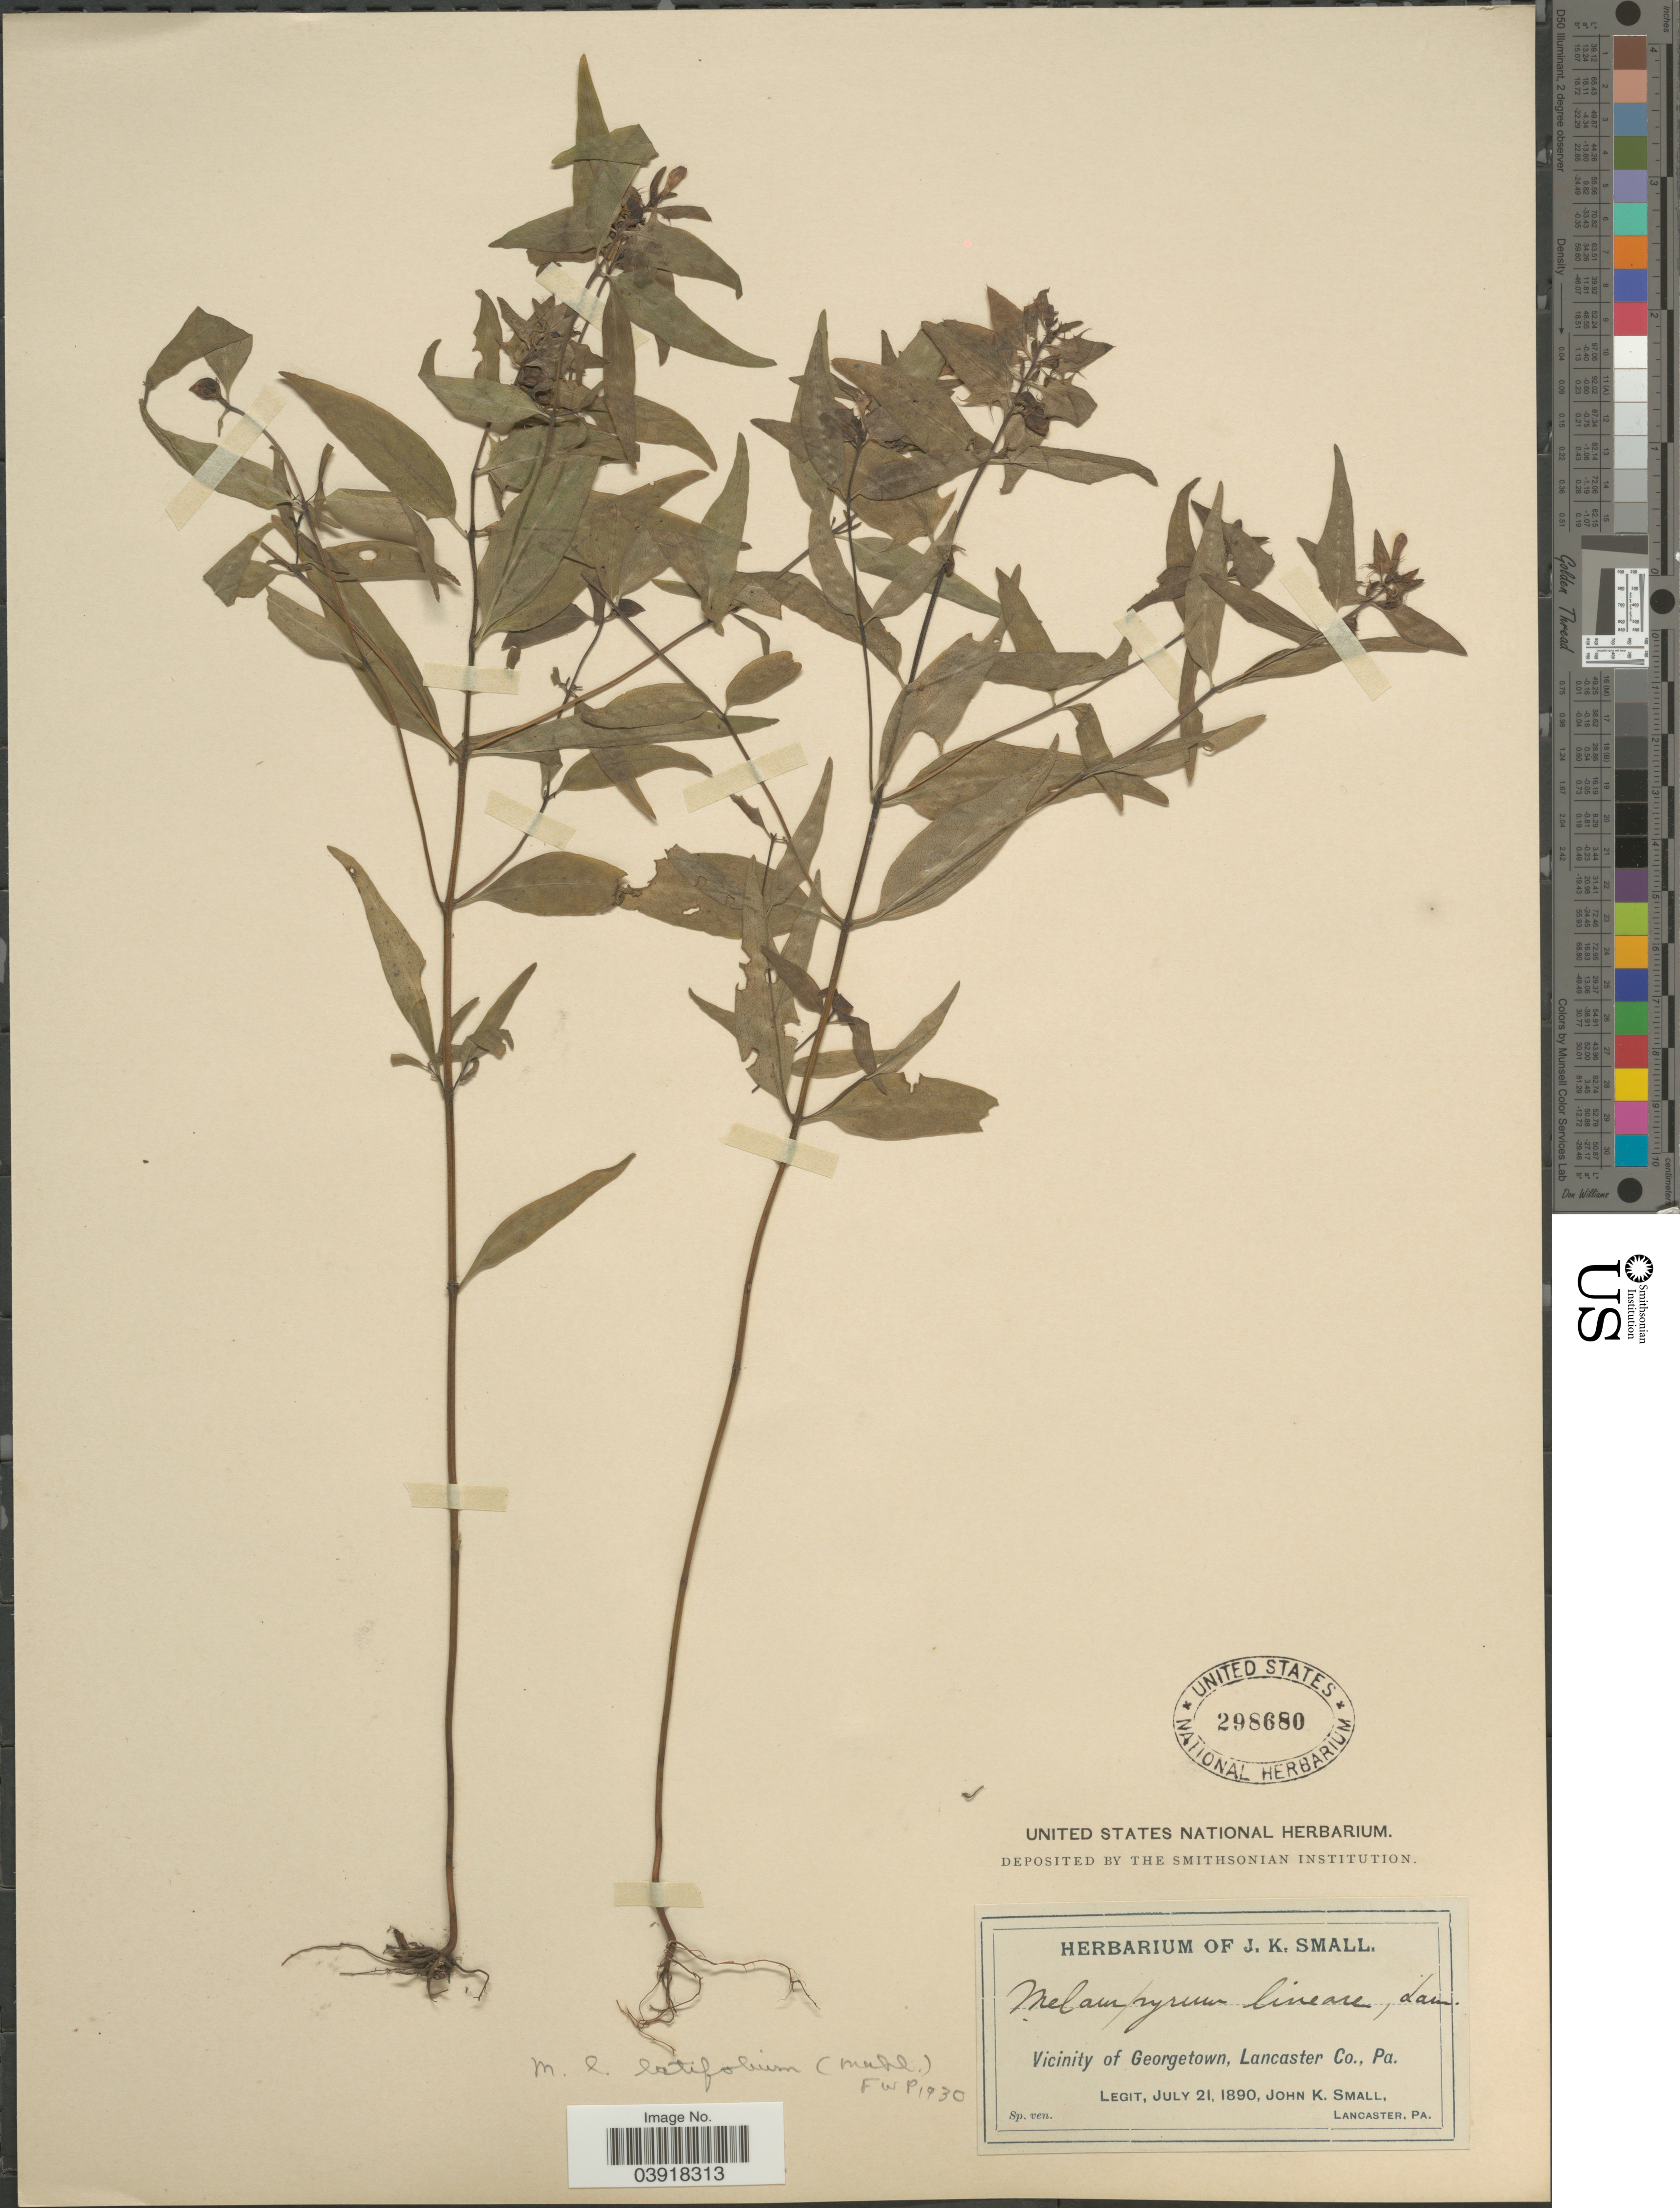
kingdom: Plantae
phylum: Tracheophyta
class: Magnoliopsida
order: Lamiales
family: Orobanchaceae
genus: Melampyrum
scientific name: Melampyrum lineare var. latifolium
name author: (Muhl.) P. Beauv.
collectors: J. K. Small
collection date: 1890-07-21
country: United States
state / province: Pennsylvania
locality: Vicinity of Georgetown, Lancaster Co.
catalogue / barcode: US 298680